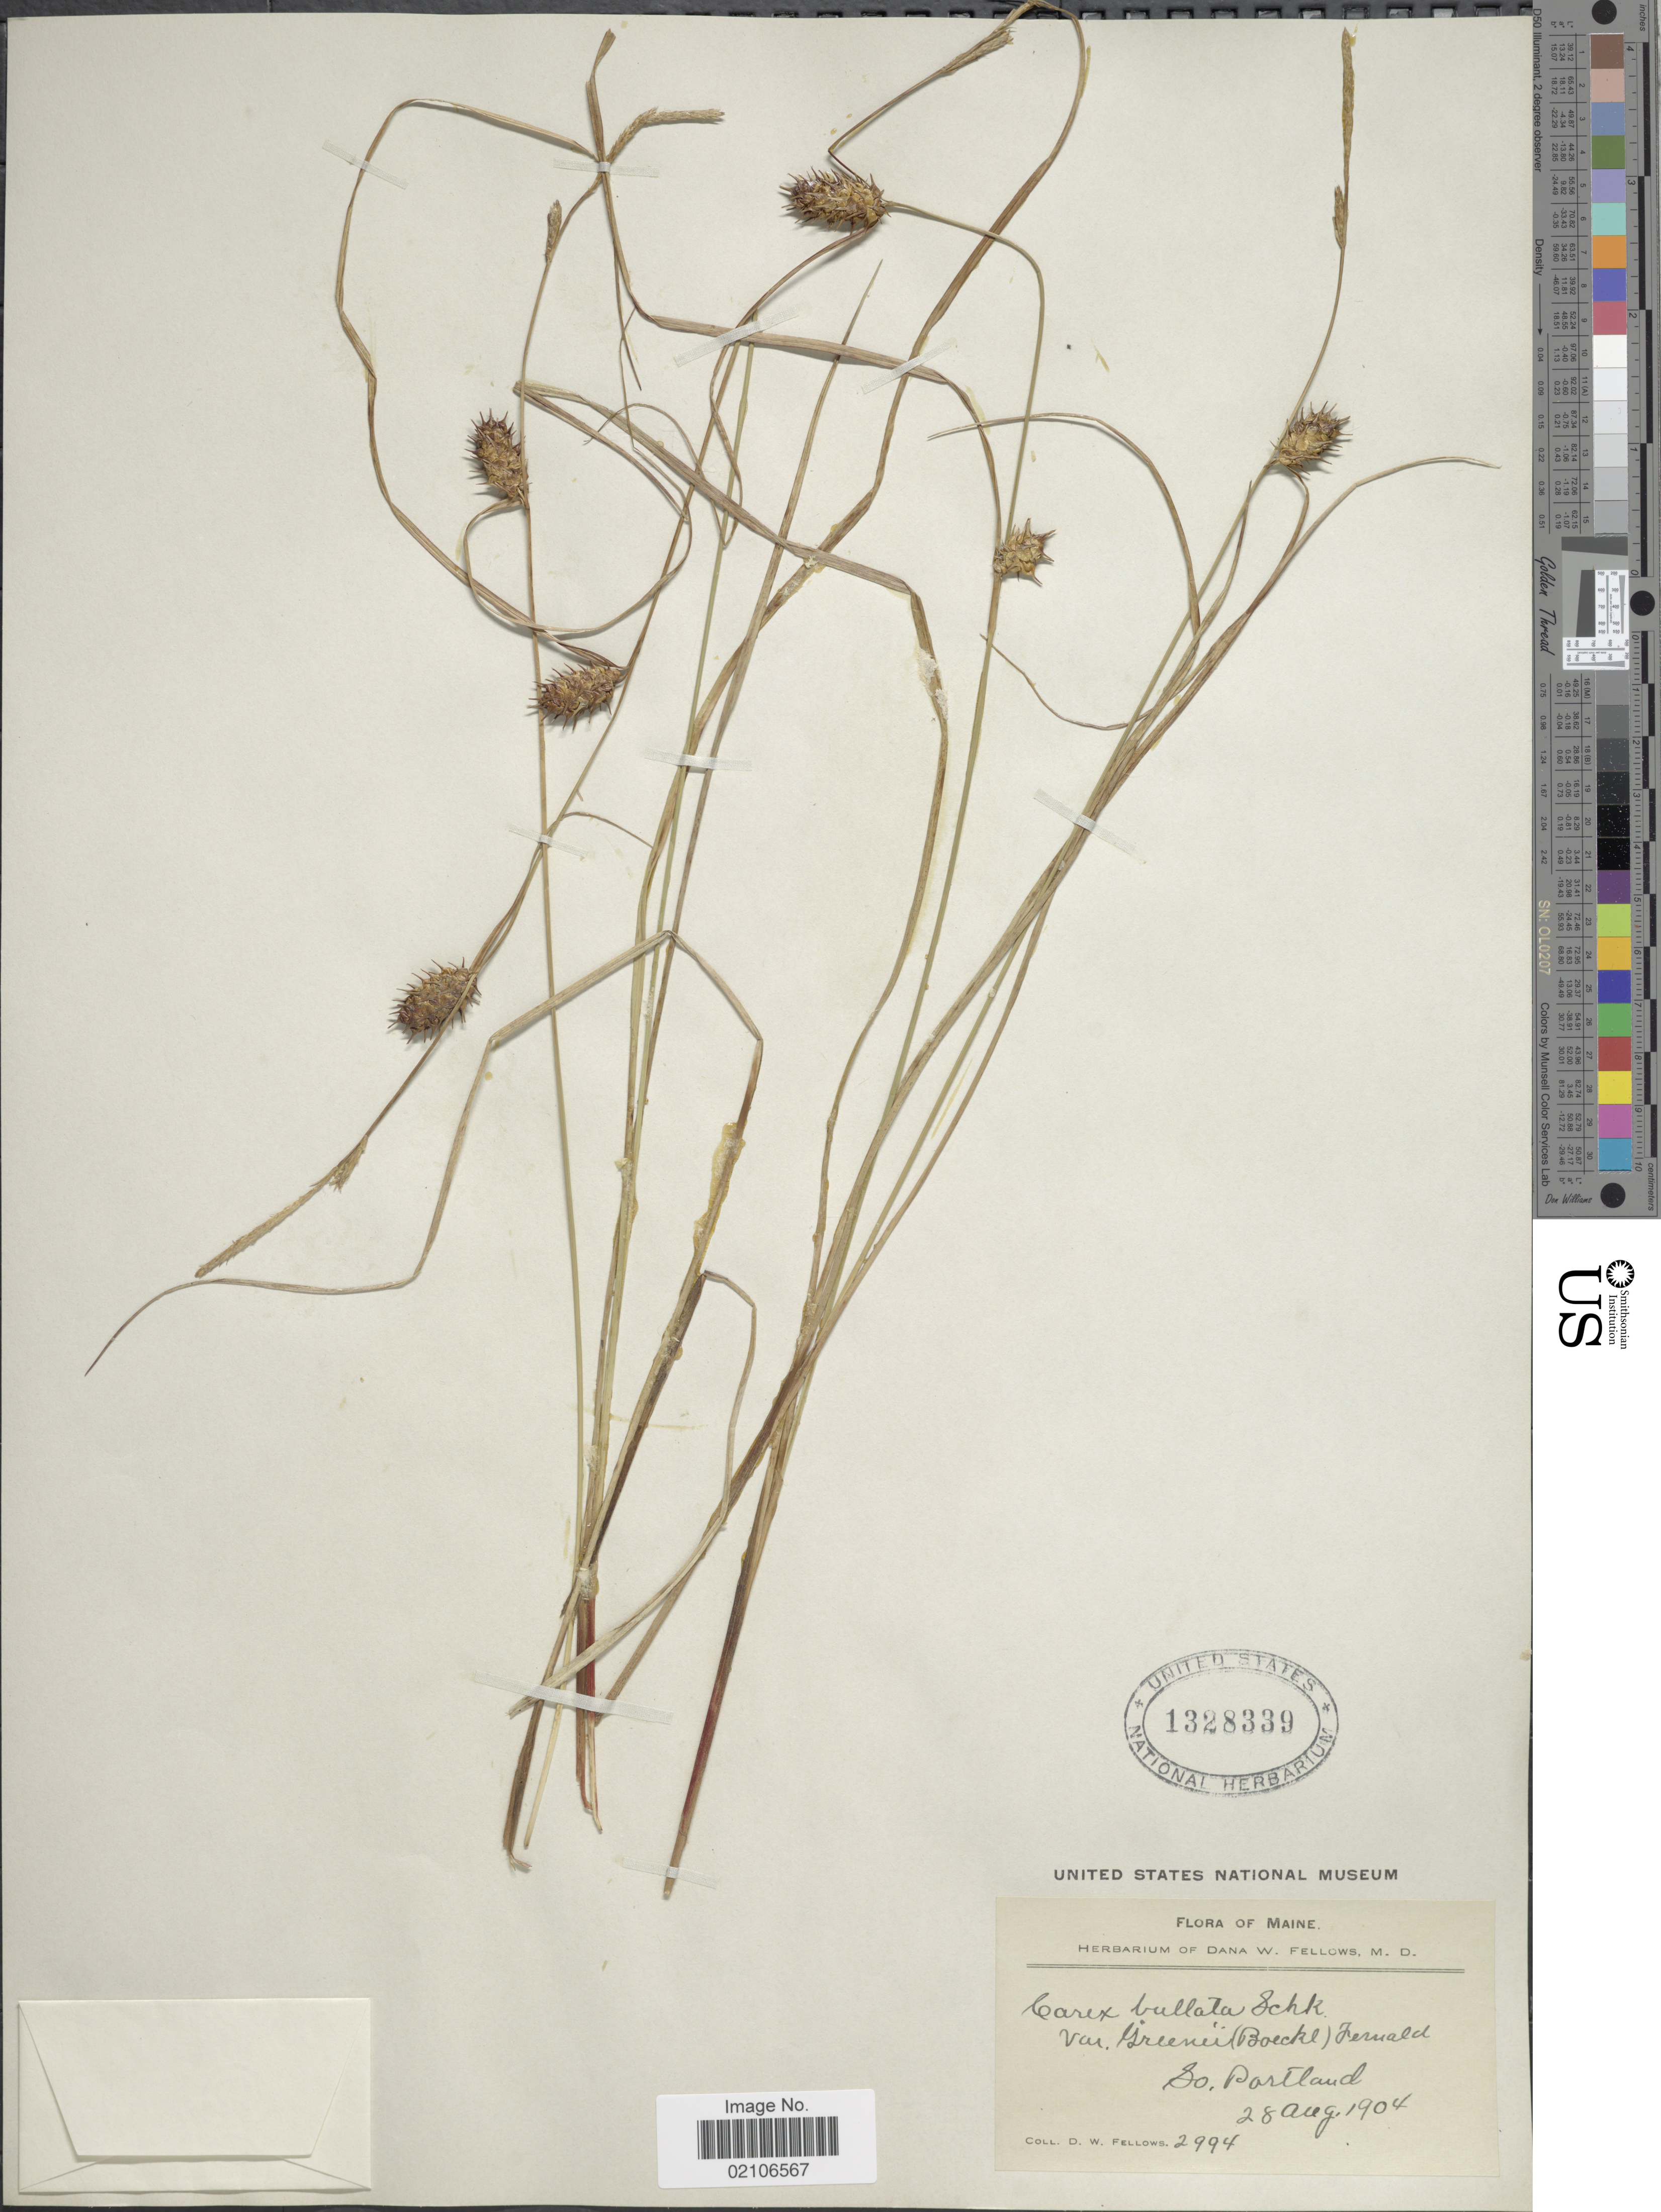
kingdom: Plantae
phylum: Tracheophyta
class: Liliopsida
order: Poales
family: Cyperaceae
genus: Carex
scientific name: Carex bullata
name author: Schkuhr ex Willd.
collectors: D. W. Fellows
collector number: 2994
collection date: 1904-08-28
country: United States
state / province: Maine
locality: So. Potland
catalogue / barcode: US 1328339